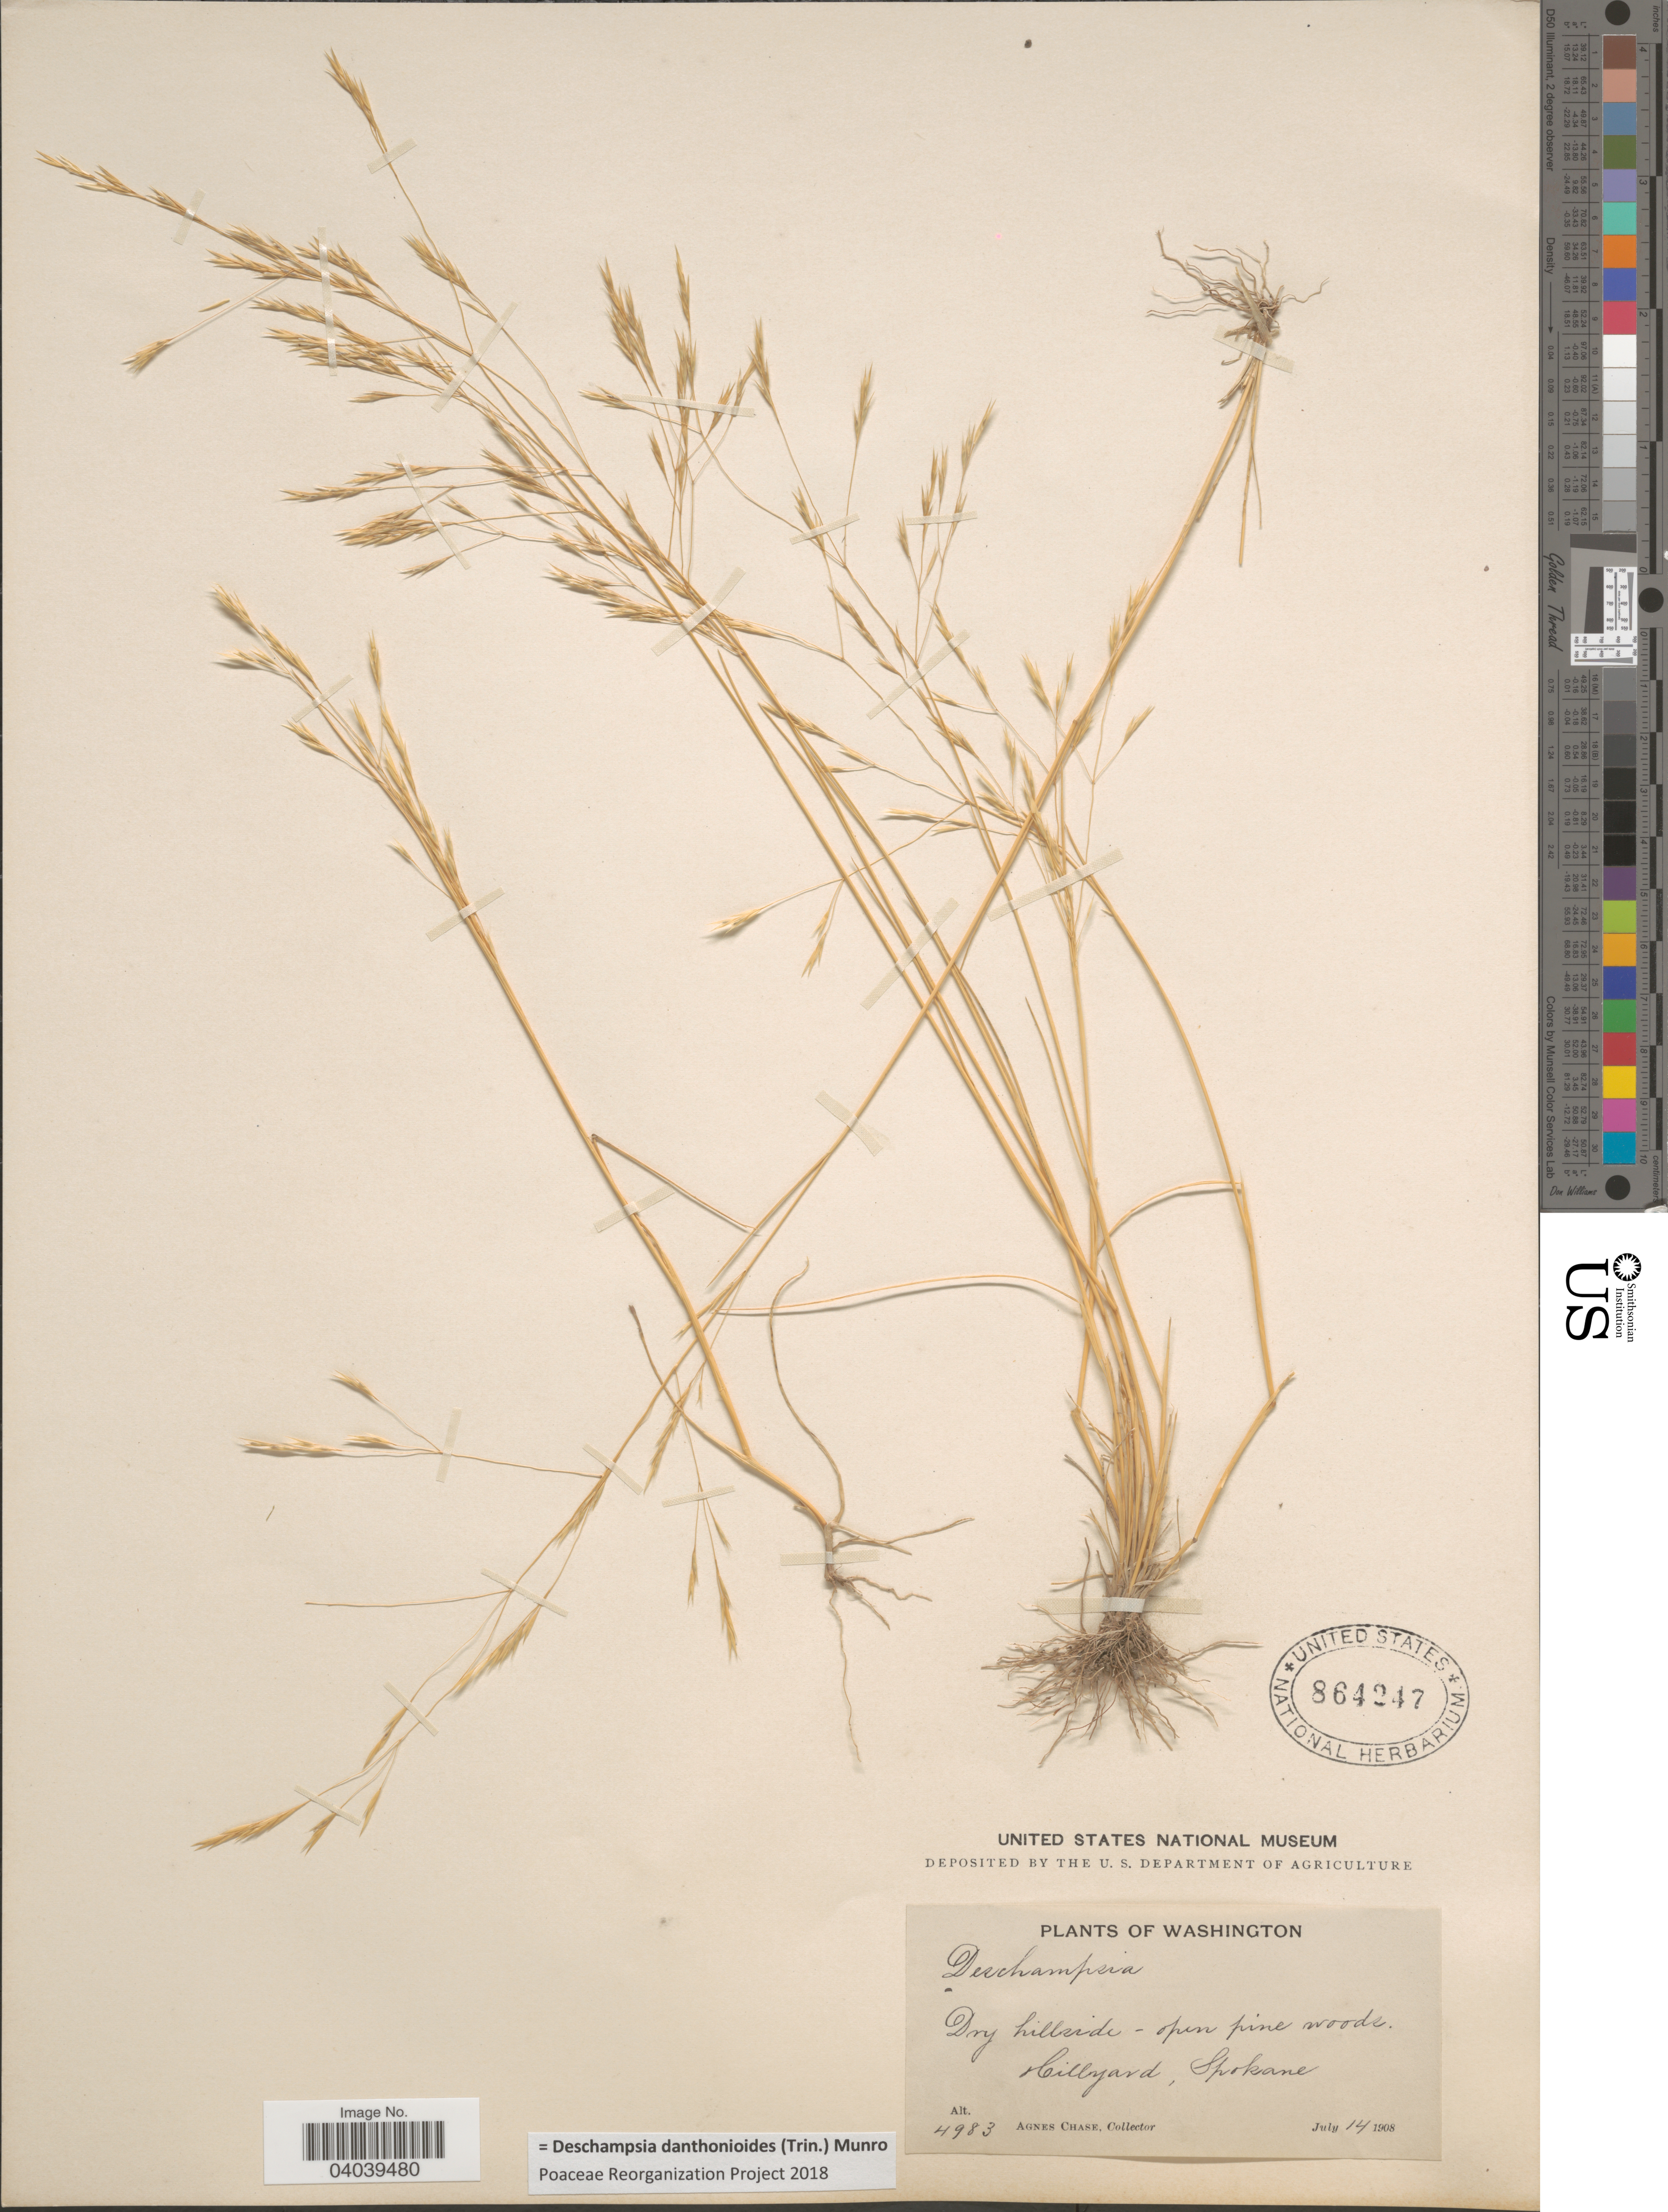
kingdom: Plantae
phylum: Tracheophyta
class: Liliopsida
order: Poales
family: Poaceae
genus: Deschampsia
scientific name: Deschampsia danthonioides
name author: (Trin.) Munro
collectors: A. Chase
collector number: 4983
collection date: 1908-07-14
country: United States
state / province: Washington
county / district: Spokane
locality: Dry hillside- open pine woods. Hillyard, Spokane.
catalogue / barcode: US 864247